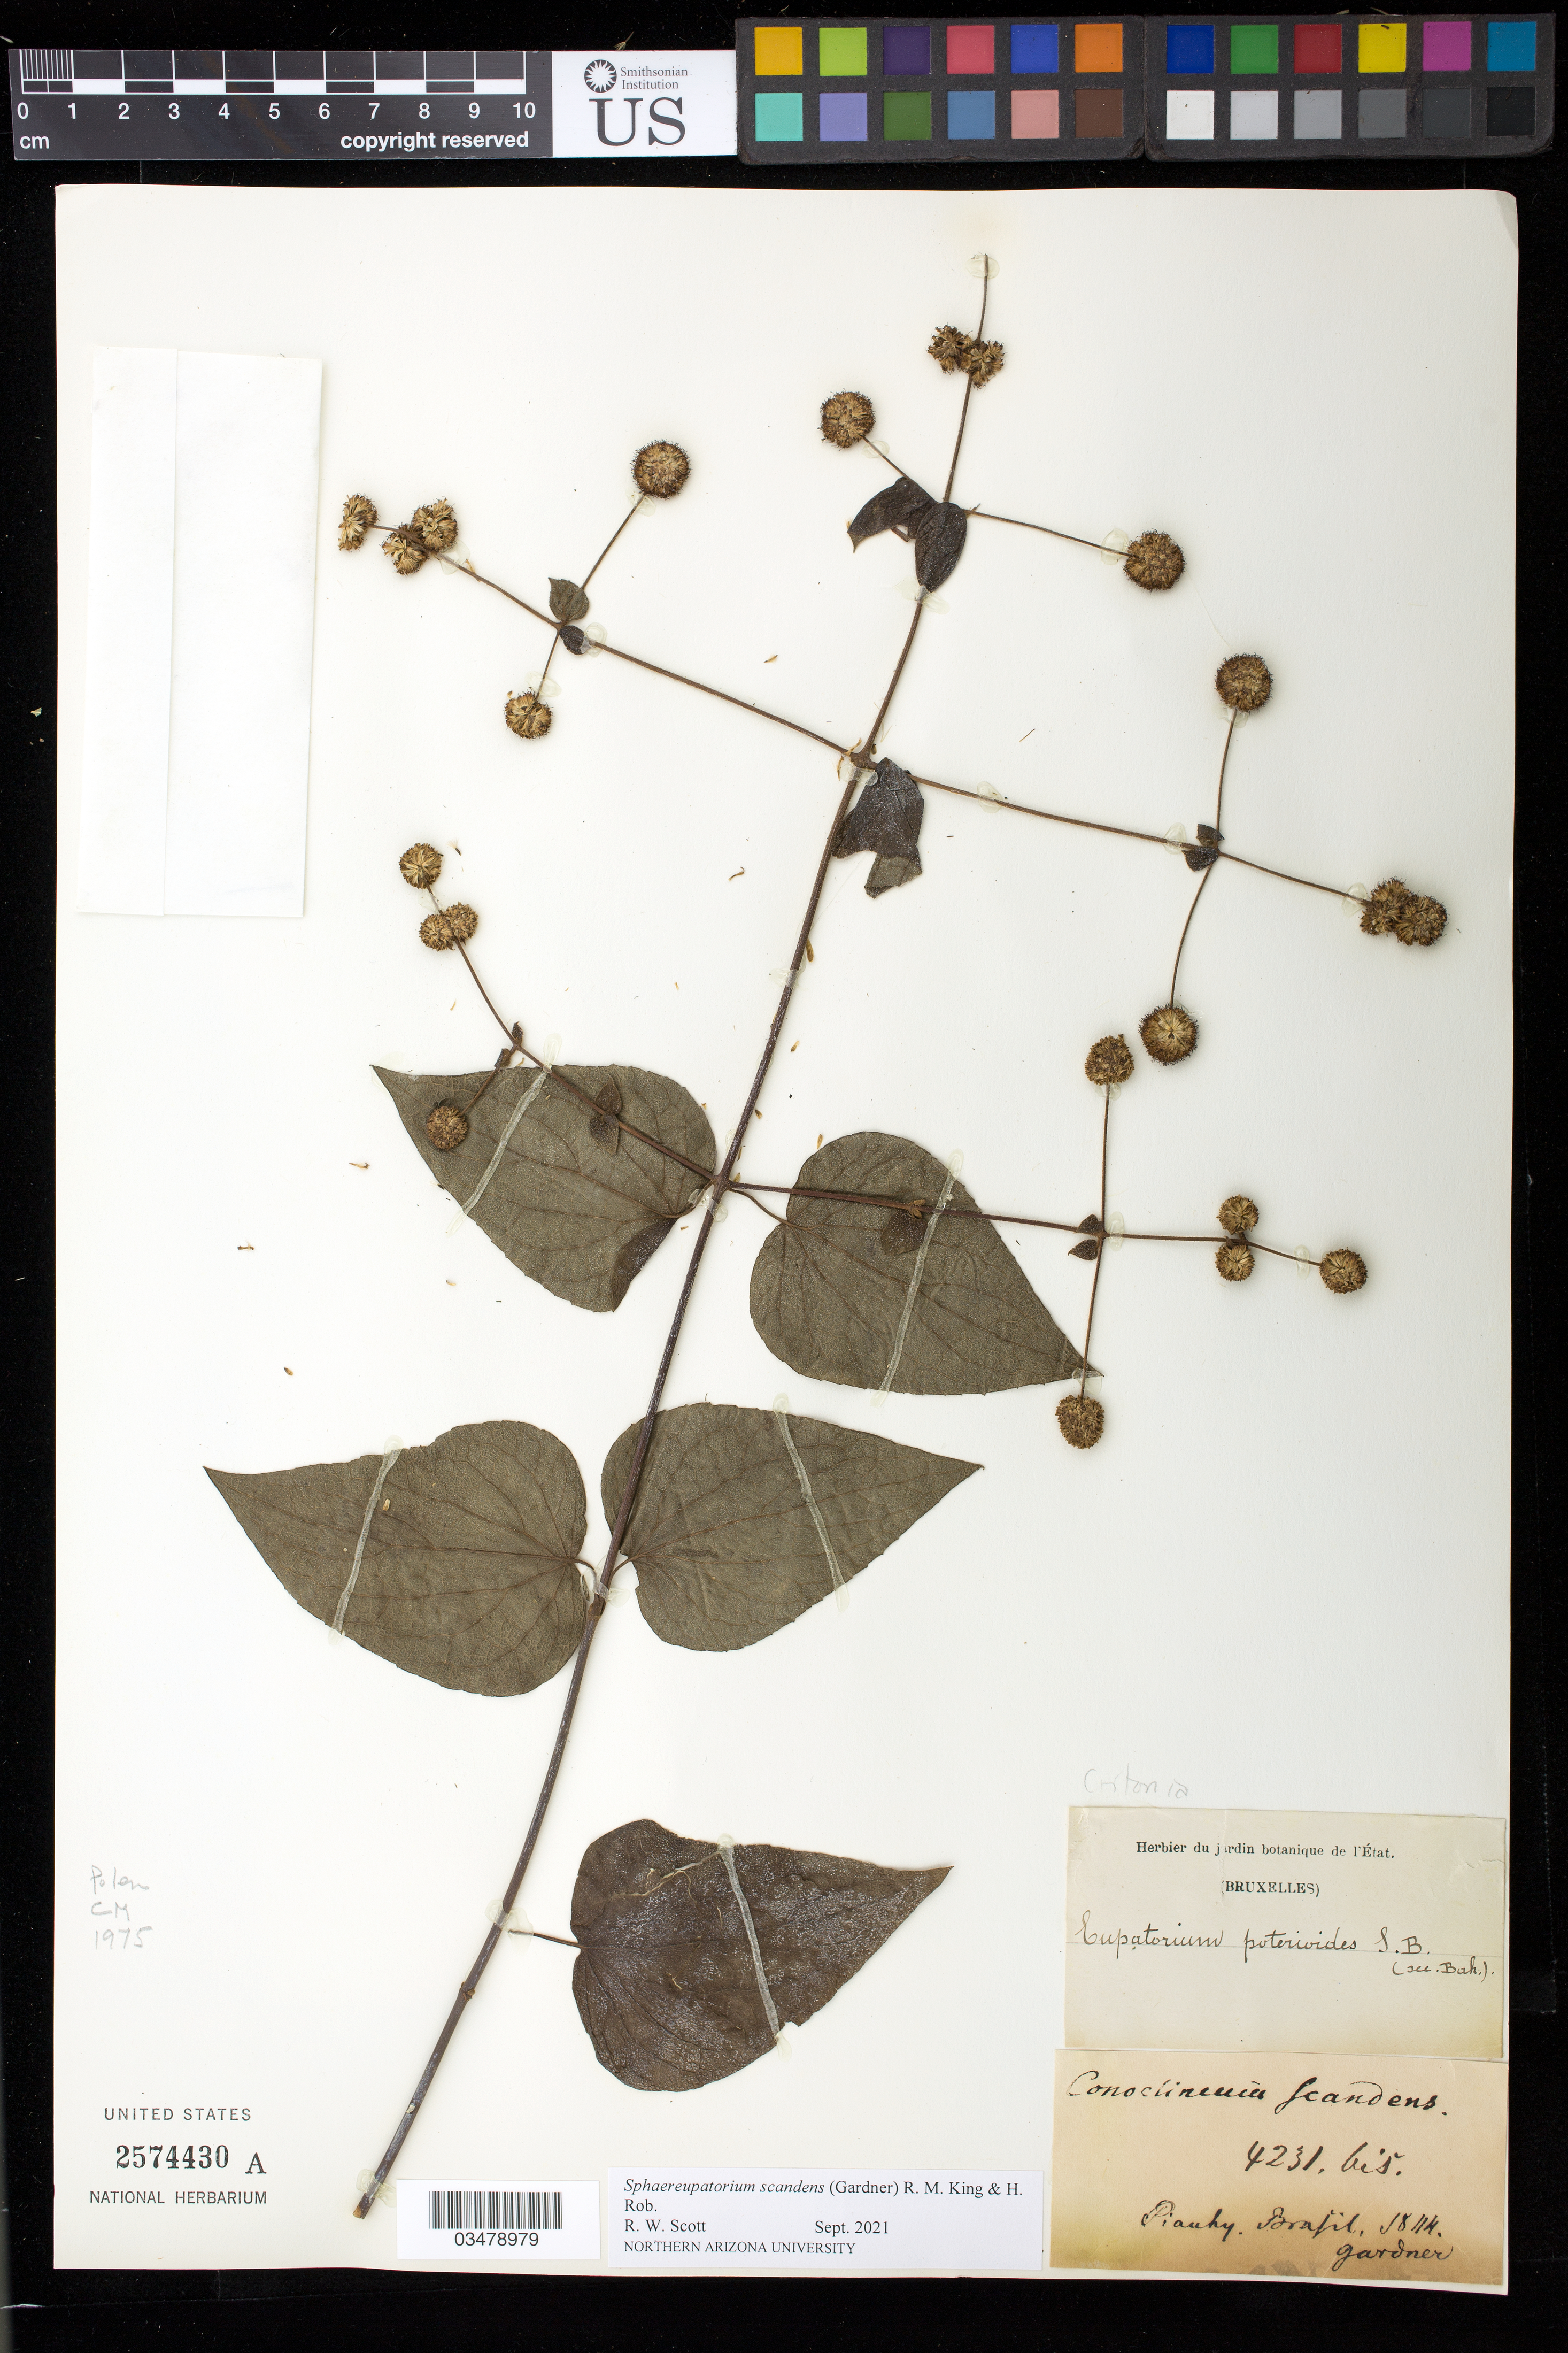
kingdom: Plantae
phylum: Tracheophyta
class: Magnoliopsida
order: Asterales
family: Asteraceae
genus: Sphaereupatorium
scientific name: Sphaereupatorium scandens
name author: (Gardner) R.M. King & H. Rob.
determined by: Scott, R. W.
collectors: G. Gardner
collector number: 4231 bis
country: Brazil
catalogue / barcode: US 2574430A